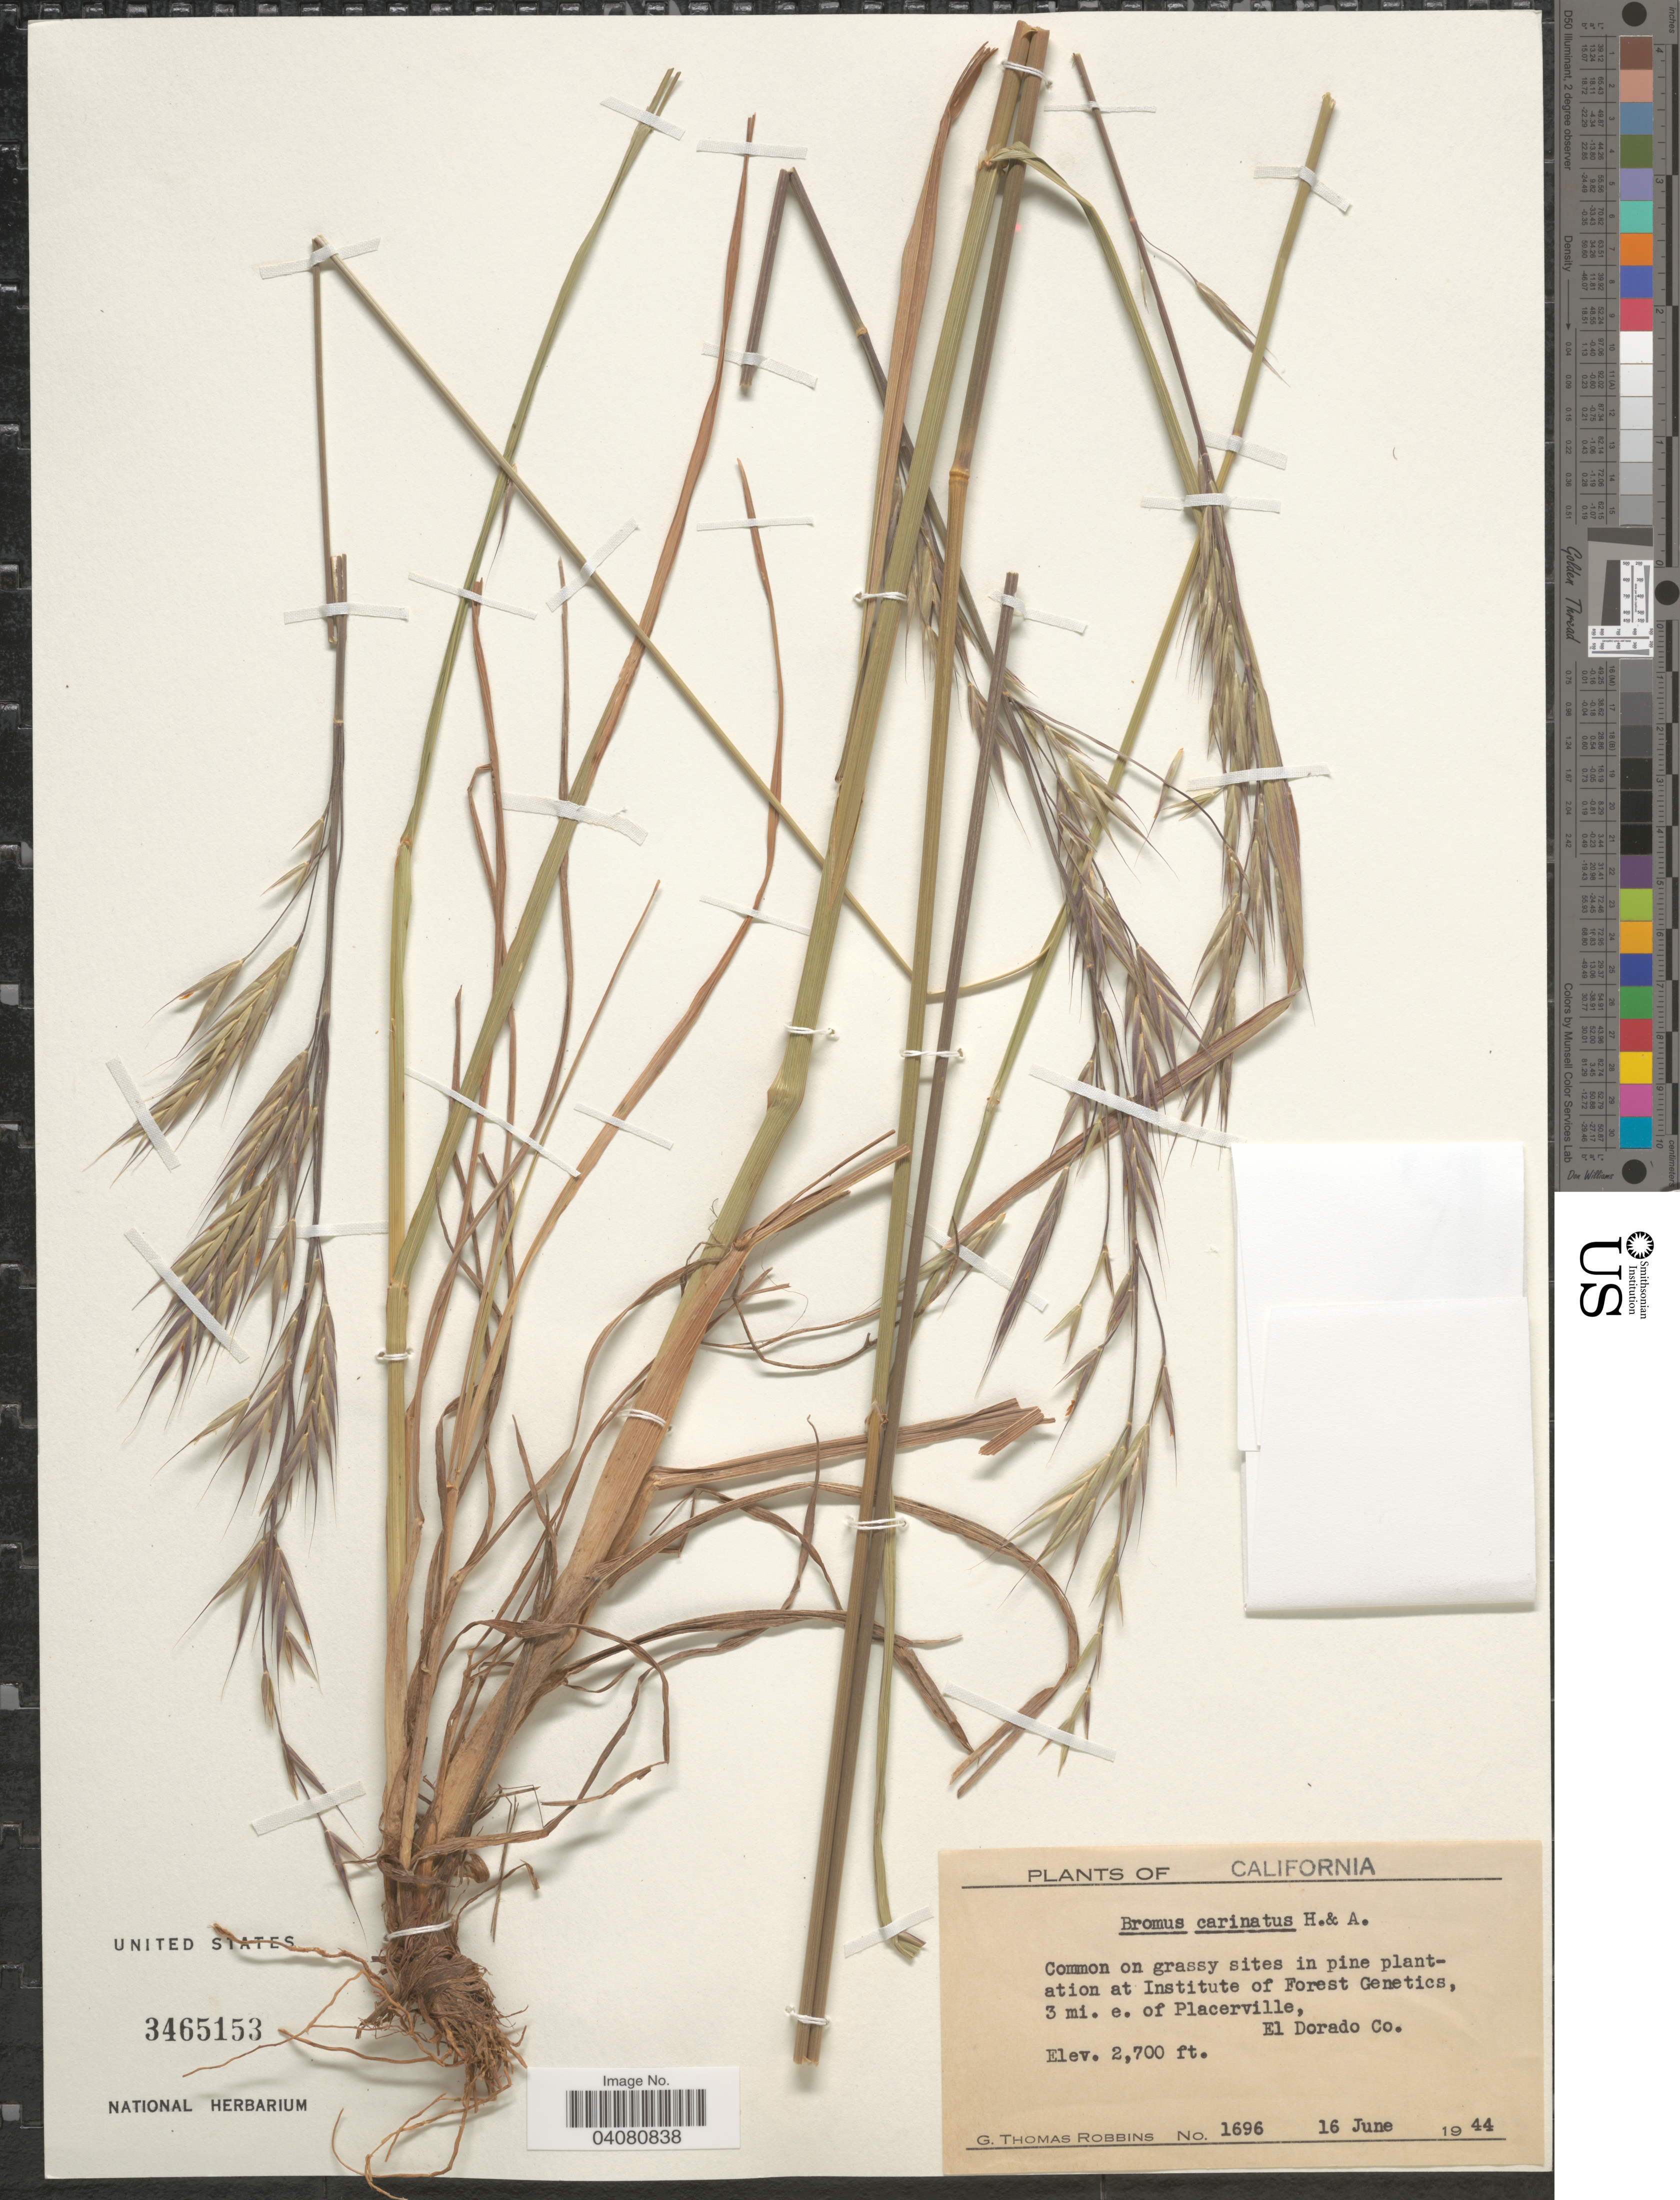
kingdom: Plantae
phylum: Tracheophyta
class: Liliopsida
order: Poales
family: Poaceae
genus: Bromus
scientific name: Bromus carinatus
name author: Hook. & Arn.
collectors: G. T. Robbins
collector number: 1696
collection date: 1944-06-16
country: United States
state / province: California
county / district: El Dorado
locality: Common on grassy sites in pine plantation at Institute of Forest Genetics, 3 mi. e. of Placerville, El Dorado Co.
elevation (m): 823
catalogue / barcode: US 3465153